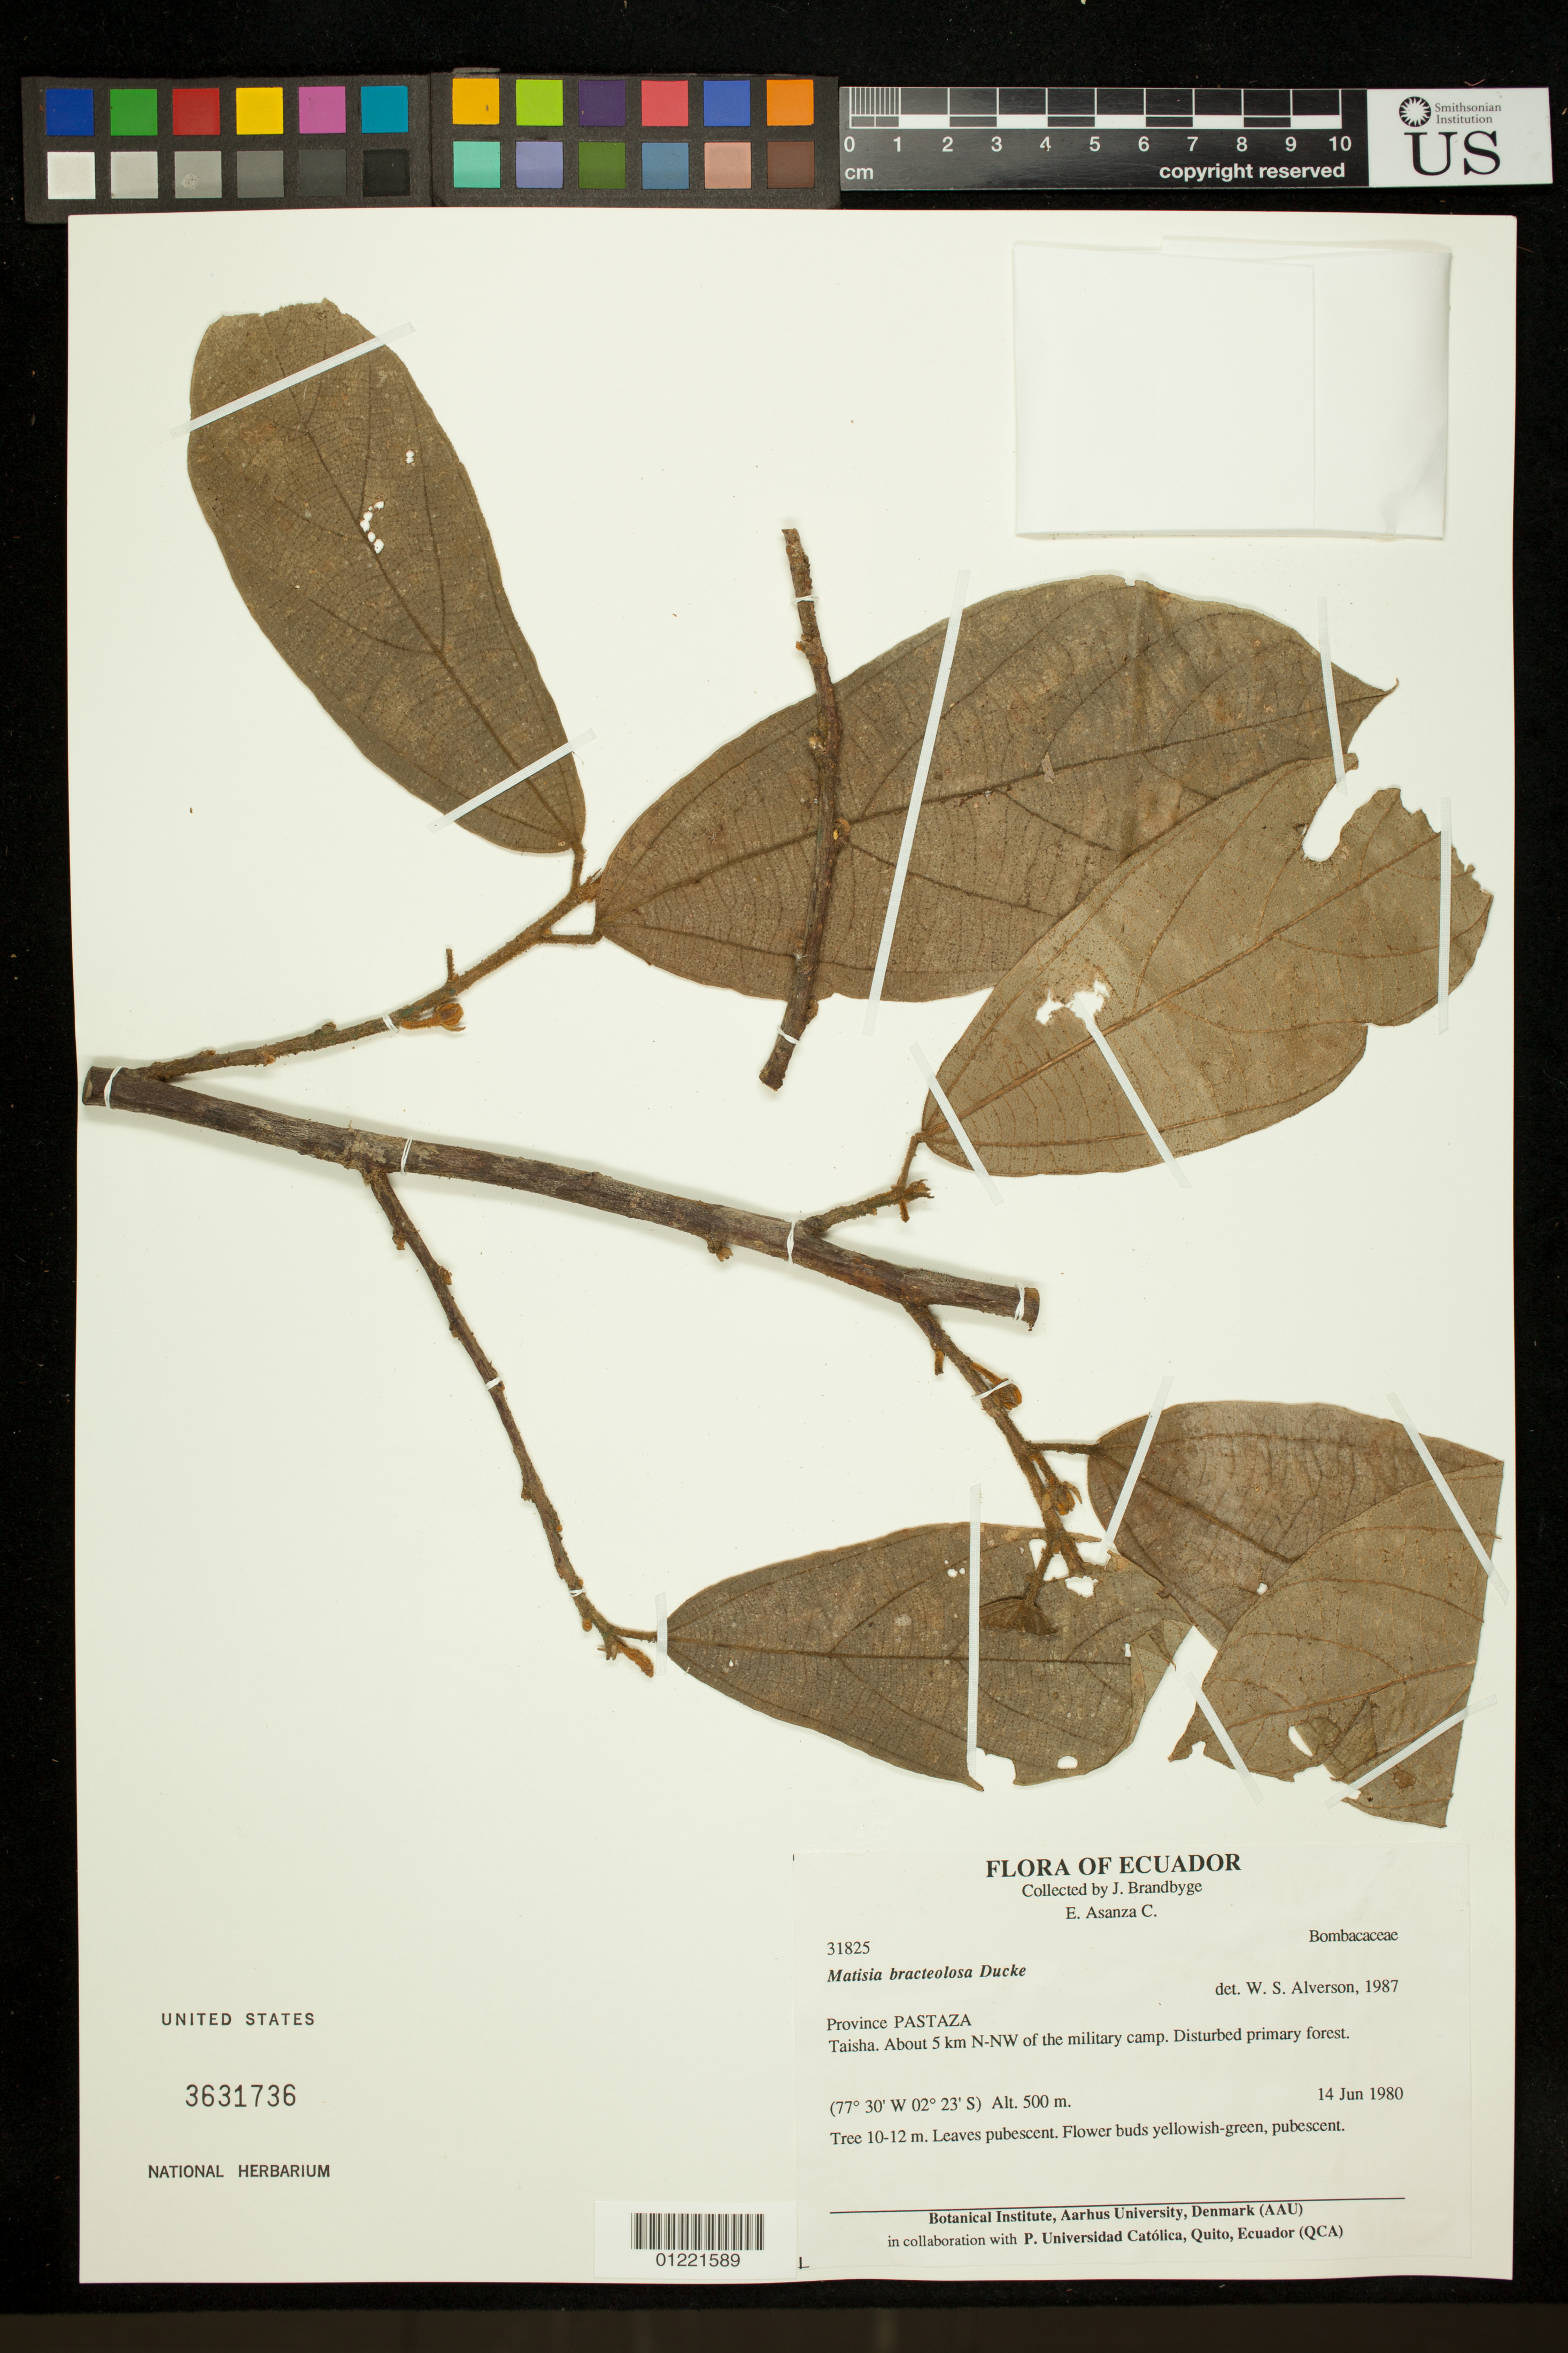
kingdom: Plantae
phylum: Tracheophyta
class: Magnoliopsida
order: Malvales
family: Malvaceae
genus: Matisia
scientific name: Matisia bracteolosa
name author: Ducke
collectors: B. Øllgaard & E. Asanza C.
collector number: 31825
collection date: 1980-06-14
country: Ecuador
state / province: Morona-Santiago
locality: Province Pastaza. Taisha. About 5 km N-NW of the military camp.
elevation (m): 500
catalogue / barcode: US 3631736